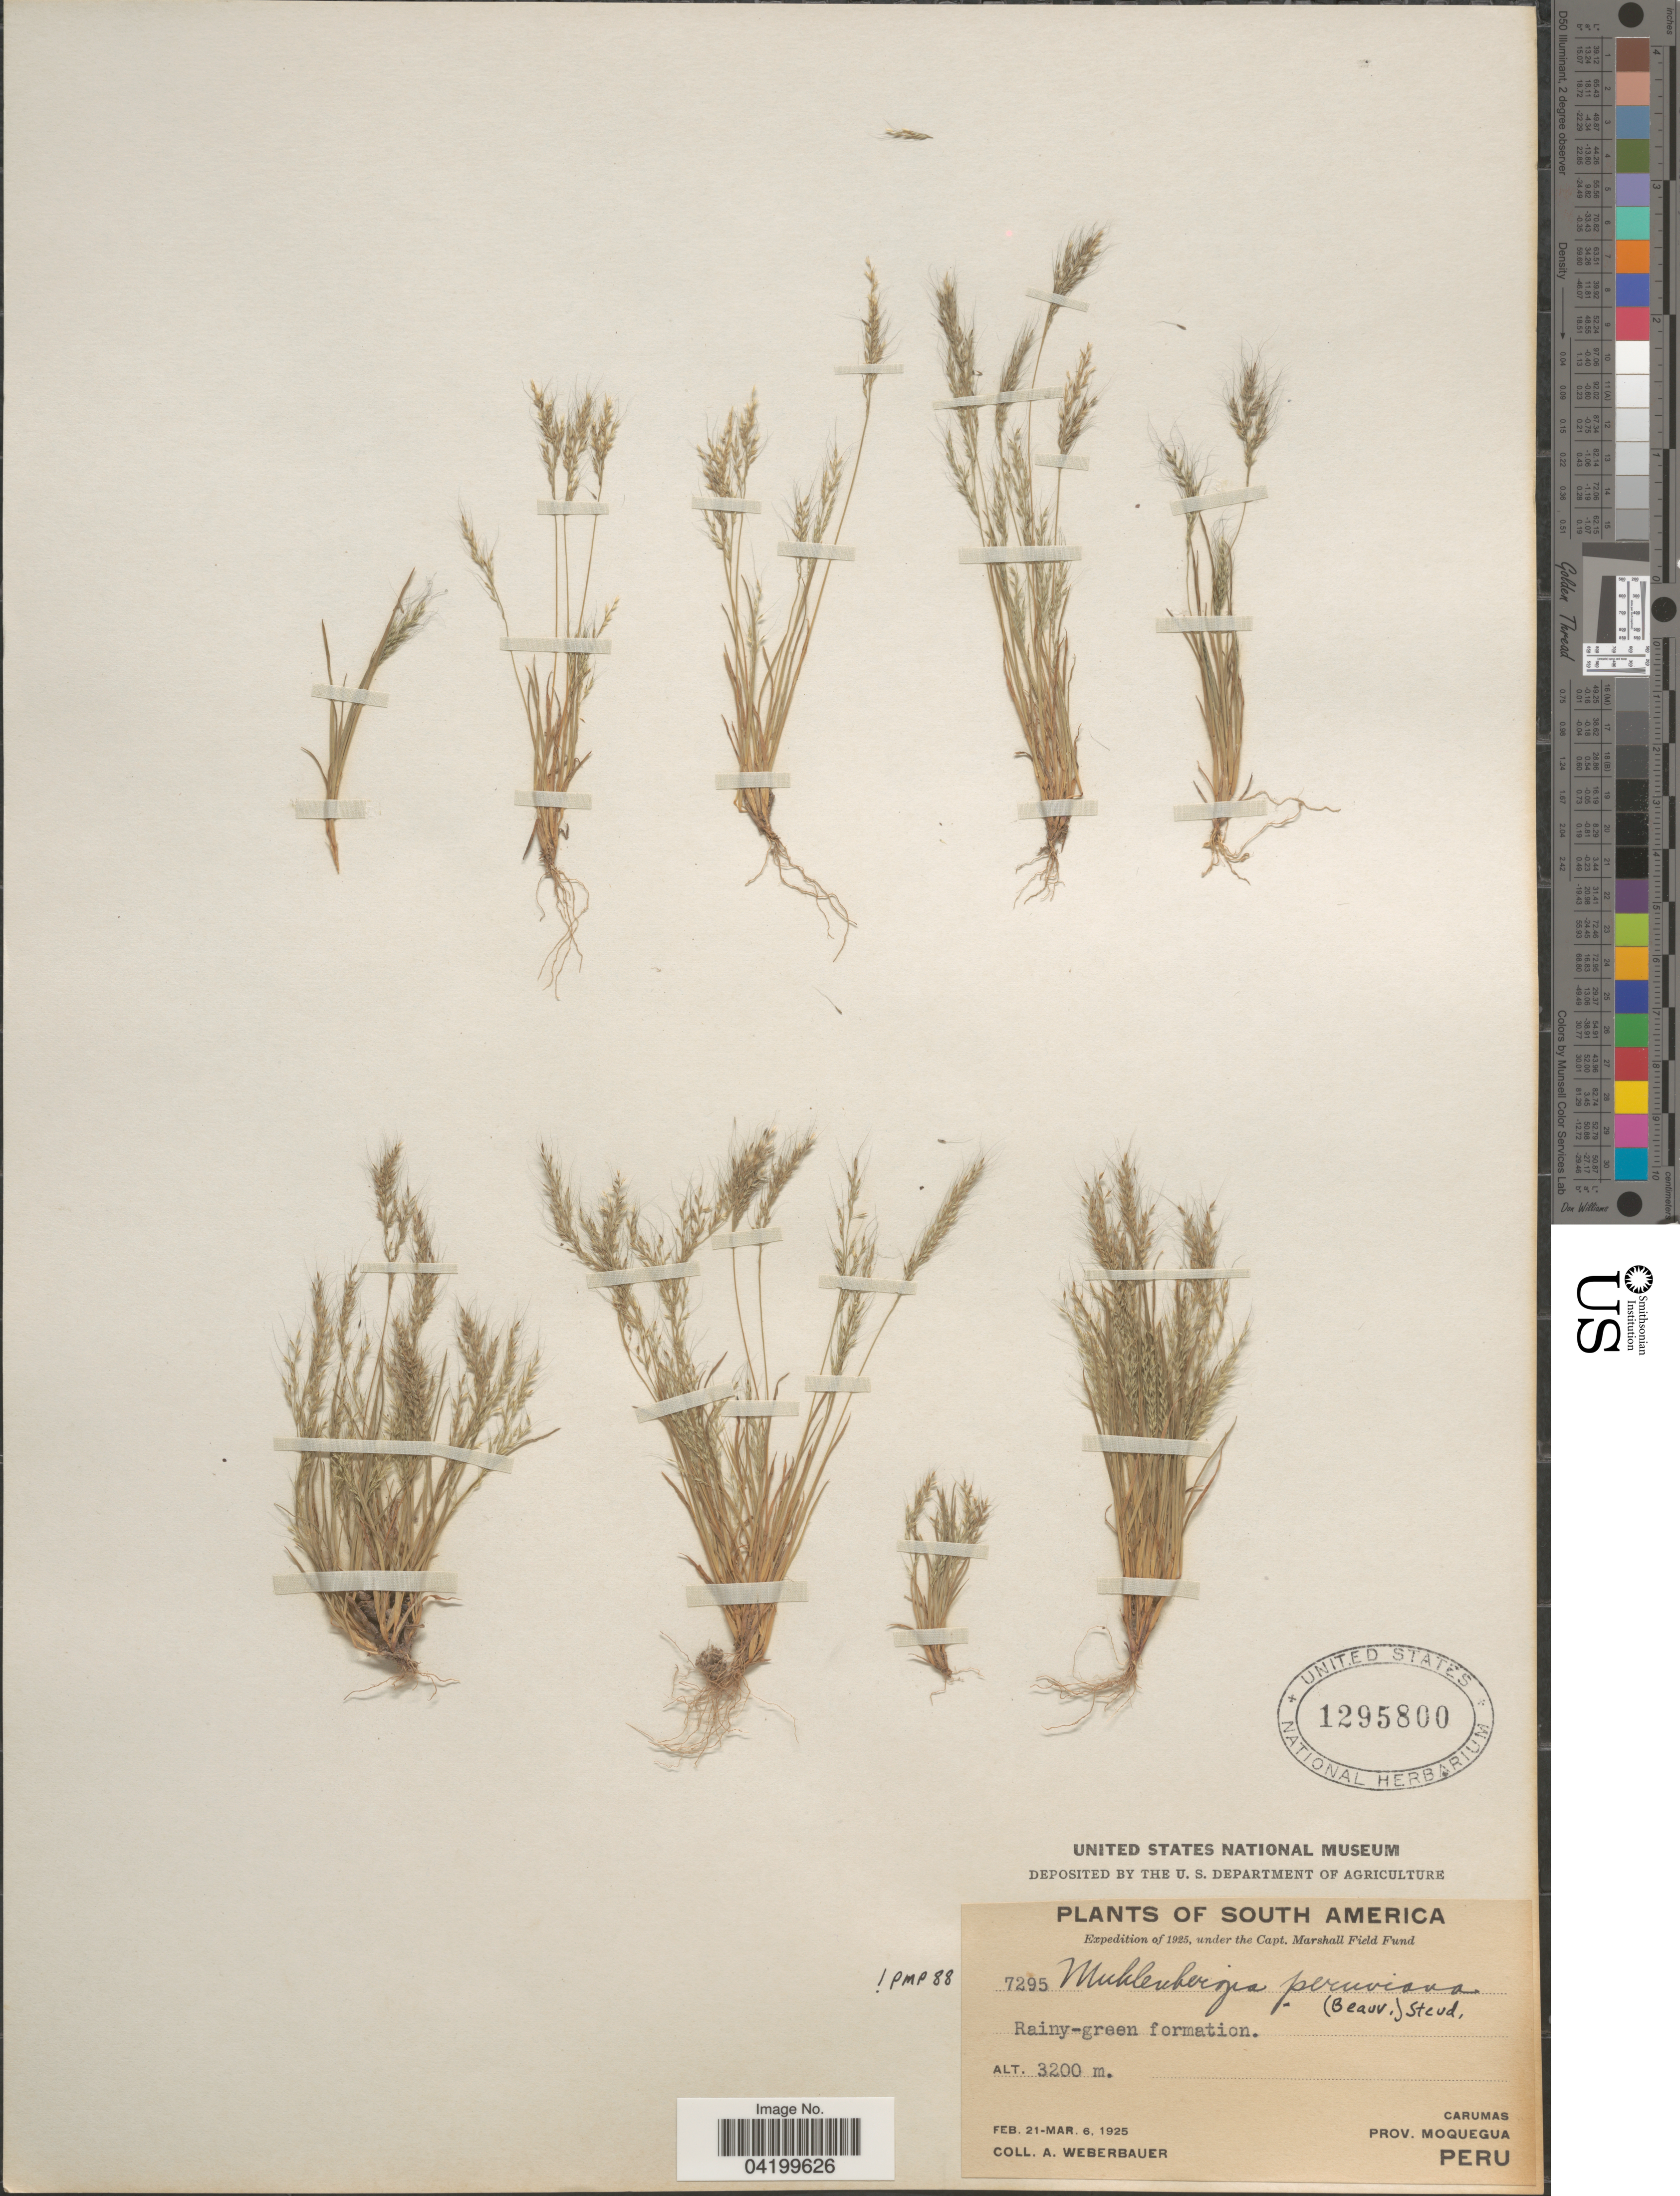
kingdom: Plantae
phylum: Tracheophyta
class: Liliopsida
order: Poales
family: Poaceae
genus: Muhlenbergia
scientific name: Muhlenbergia peruviana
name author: (P. Beauv.) Steud.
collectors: A. Weberbauer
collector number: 7295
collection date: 1925-02-21/1925-03-06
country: Peru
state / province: Moquegua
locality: Expedition of 1925. Carumas.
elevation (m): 3200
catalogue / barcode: US 1295800